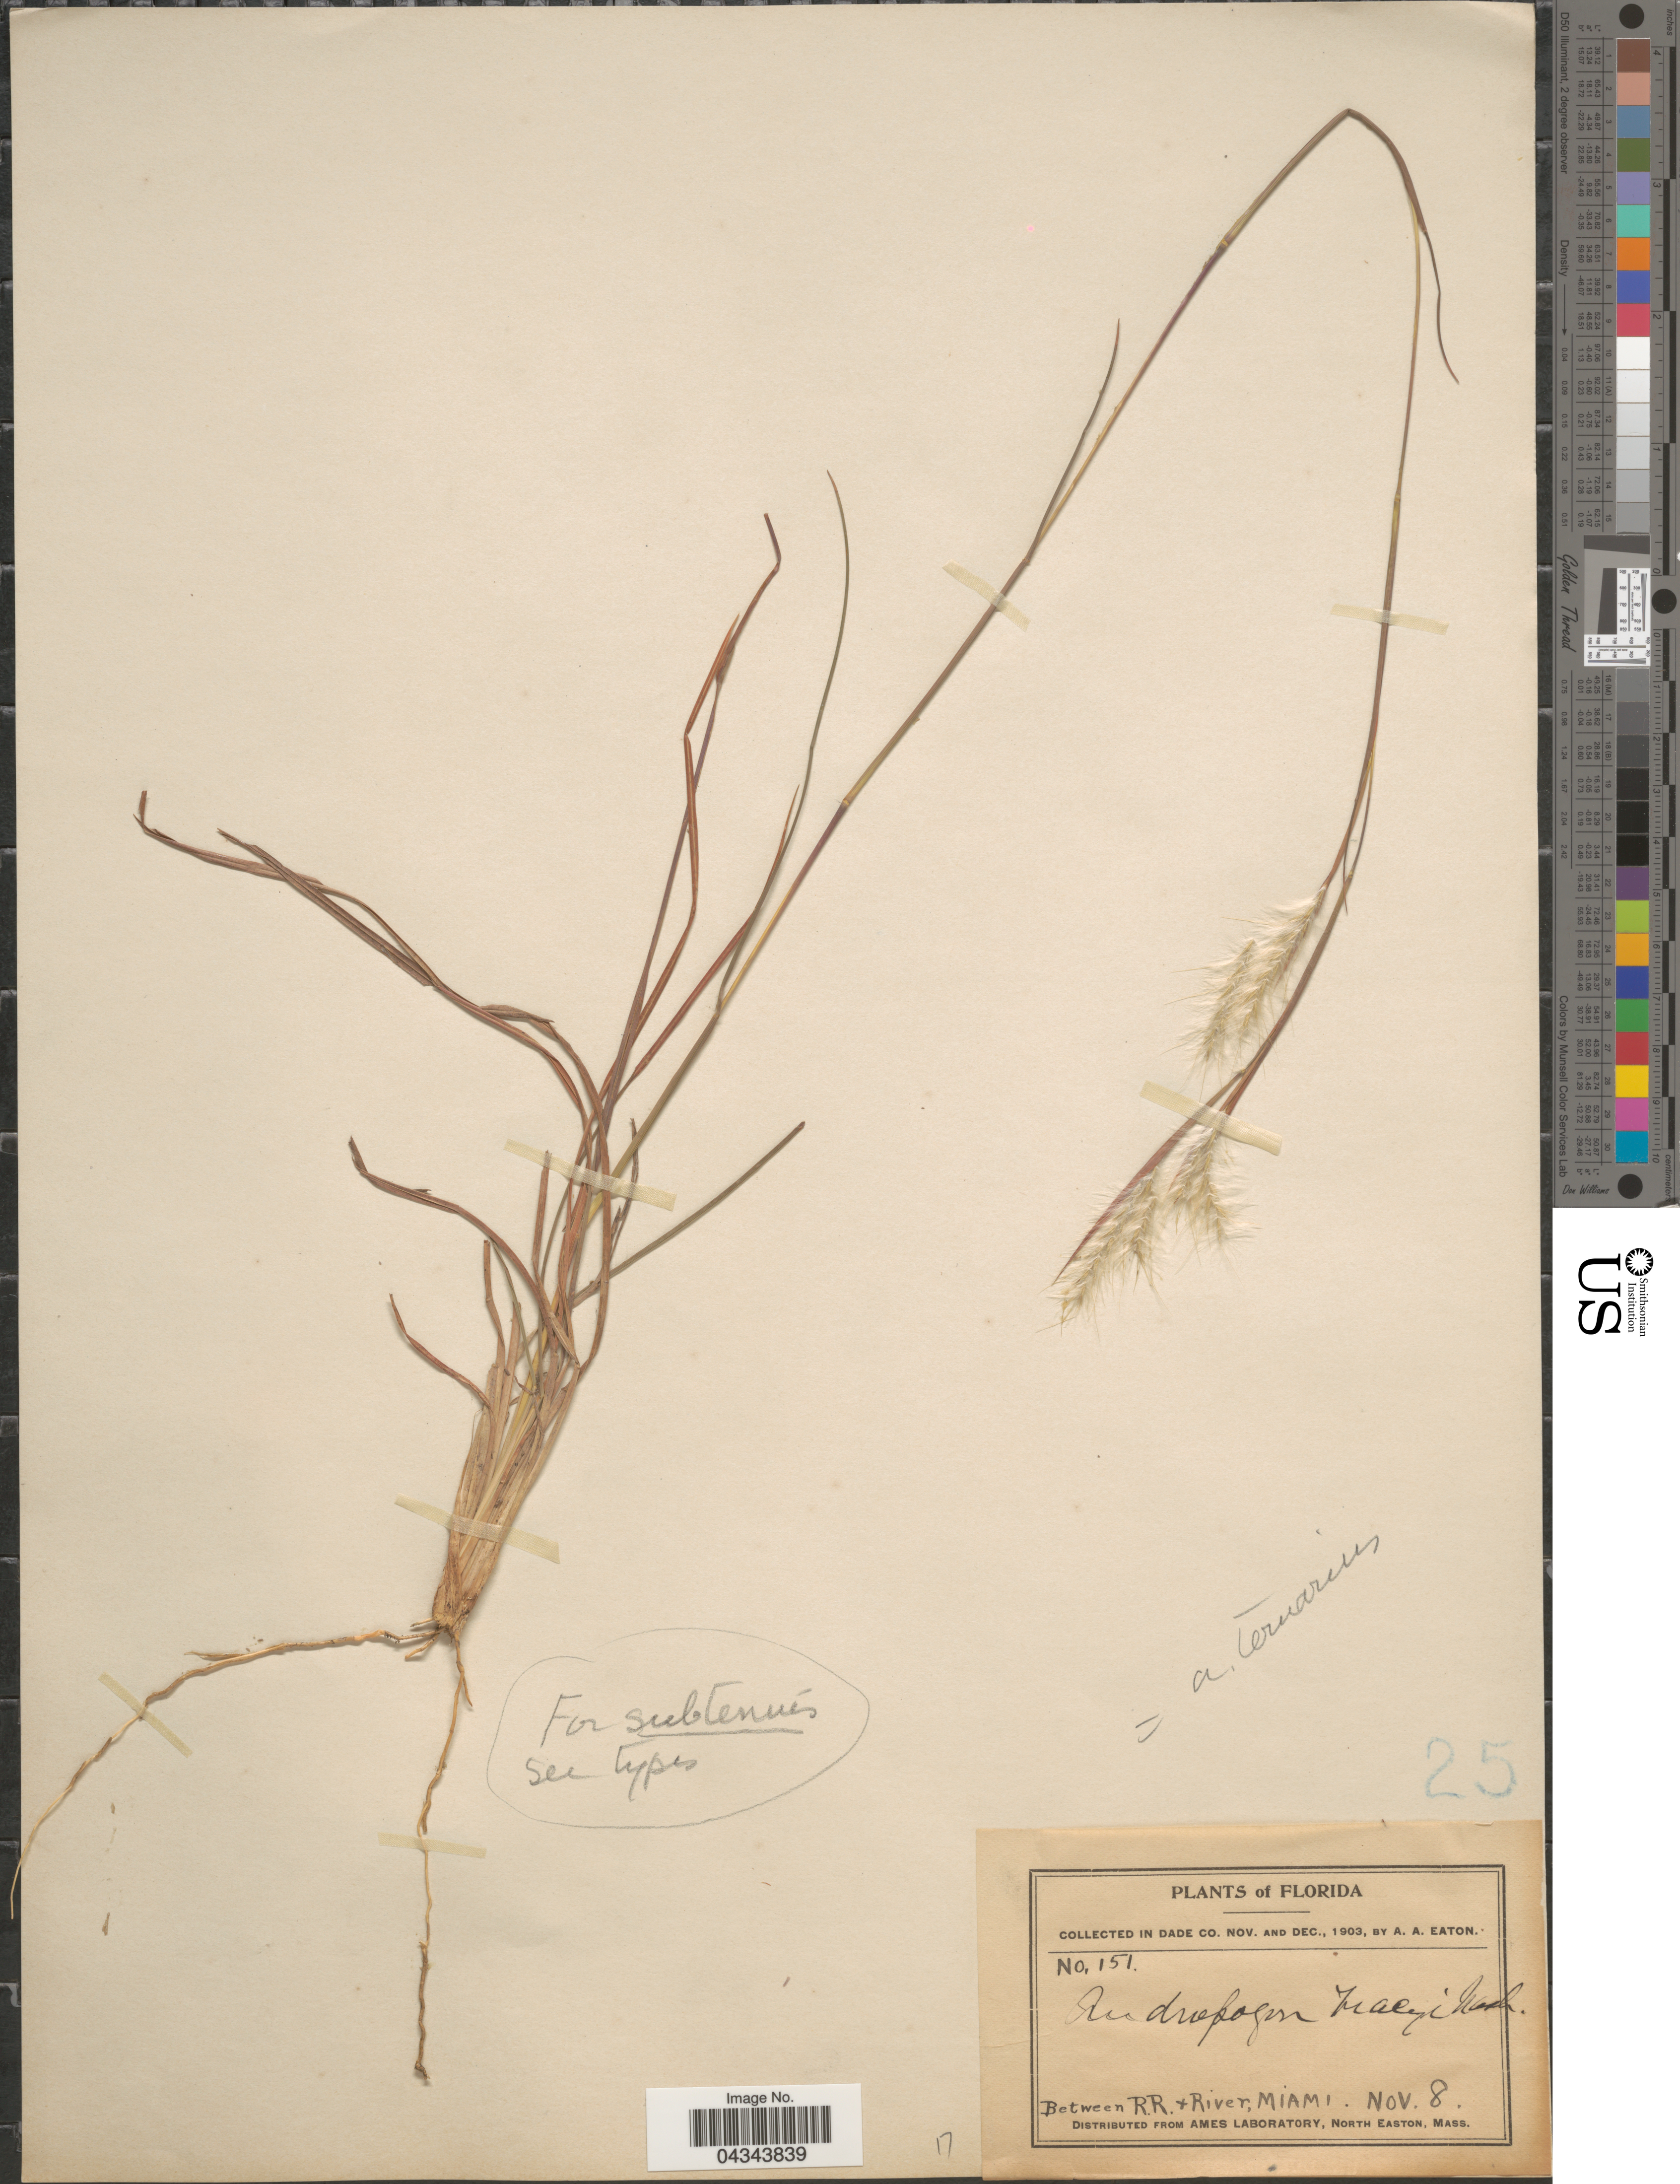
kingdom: Plantae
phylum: Tracheophyta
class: Liliopsida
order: Poales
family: Poaceae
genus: Andropogon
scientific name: Andropogon ternarius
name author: Michx.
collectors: A. A. Eaton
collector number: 151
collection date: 1903-11-08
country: United States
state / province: Florida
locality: In Dade Co. Between R.R. + River, Miami.